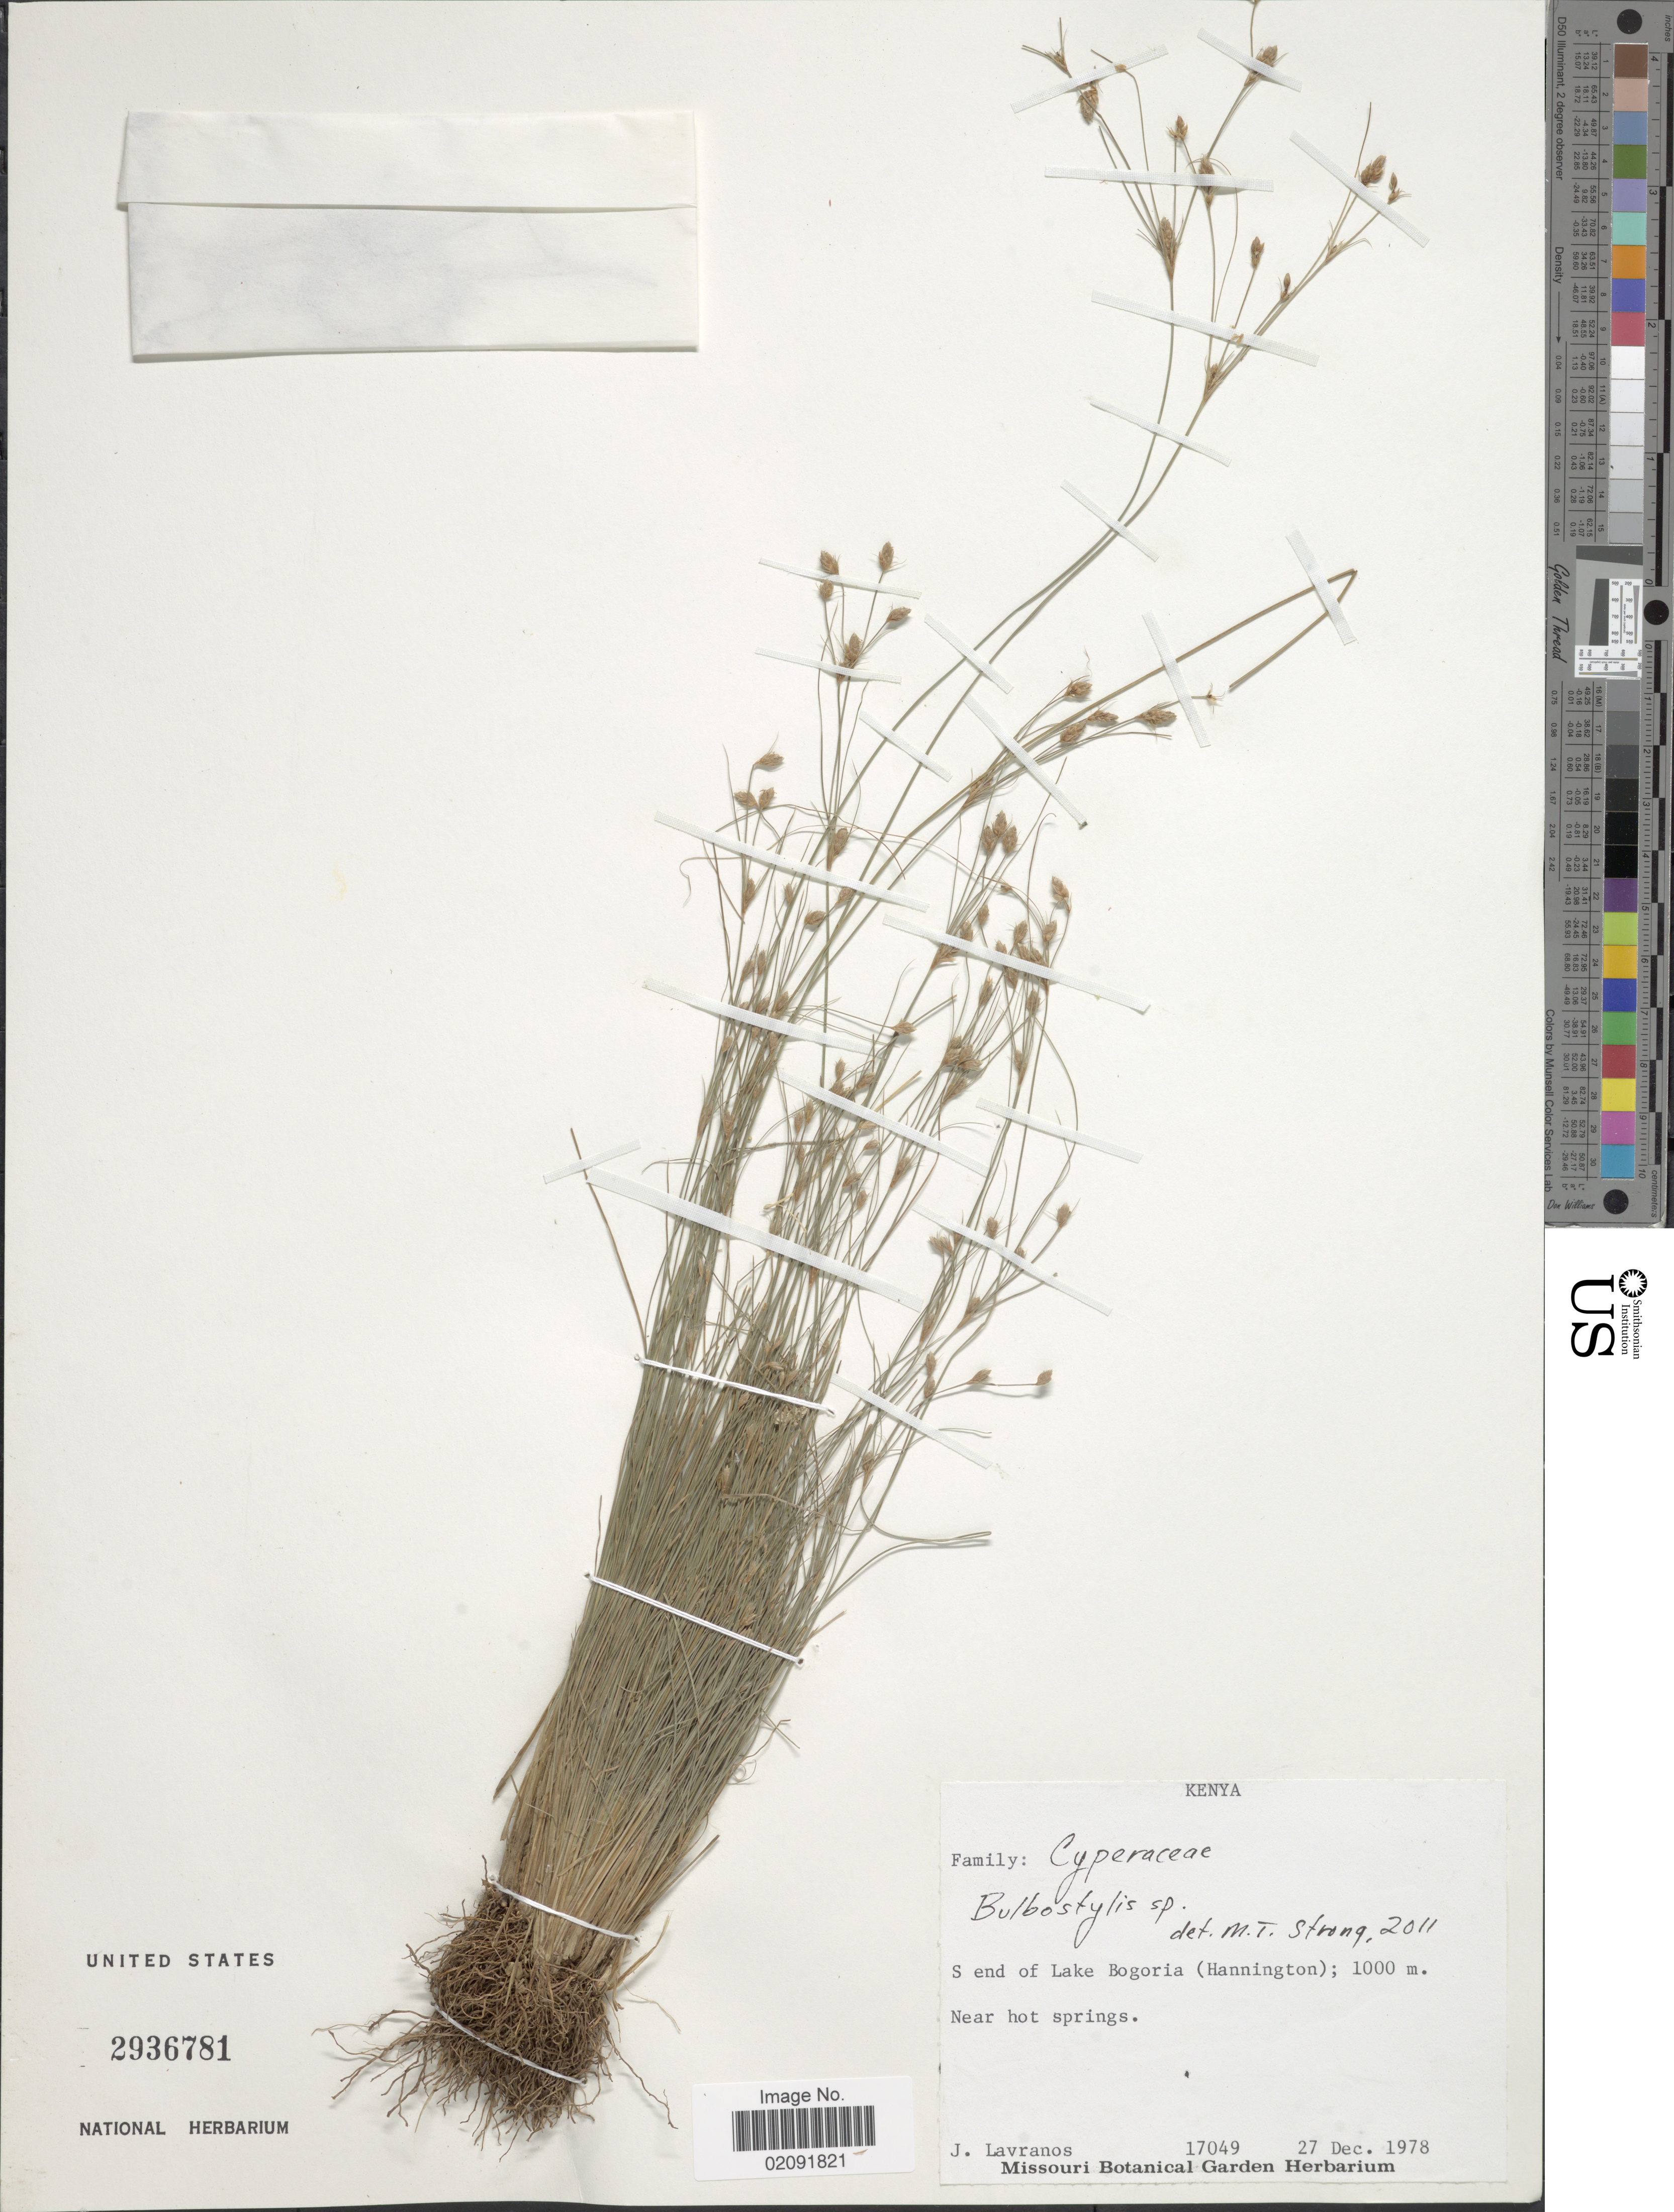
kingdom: Plantae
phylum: Tracheophyta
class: Liliopsida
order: Poales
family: Cyperaceae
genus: Bulbostylis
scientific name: Bulbostylis sp.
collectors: J. Lavranos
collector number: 17049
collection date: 1978-12-27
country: Kenya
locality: S end of Lake Bogoria (Hannington); Near hot springs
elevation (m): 1000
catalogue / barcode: US 2936781